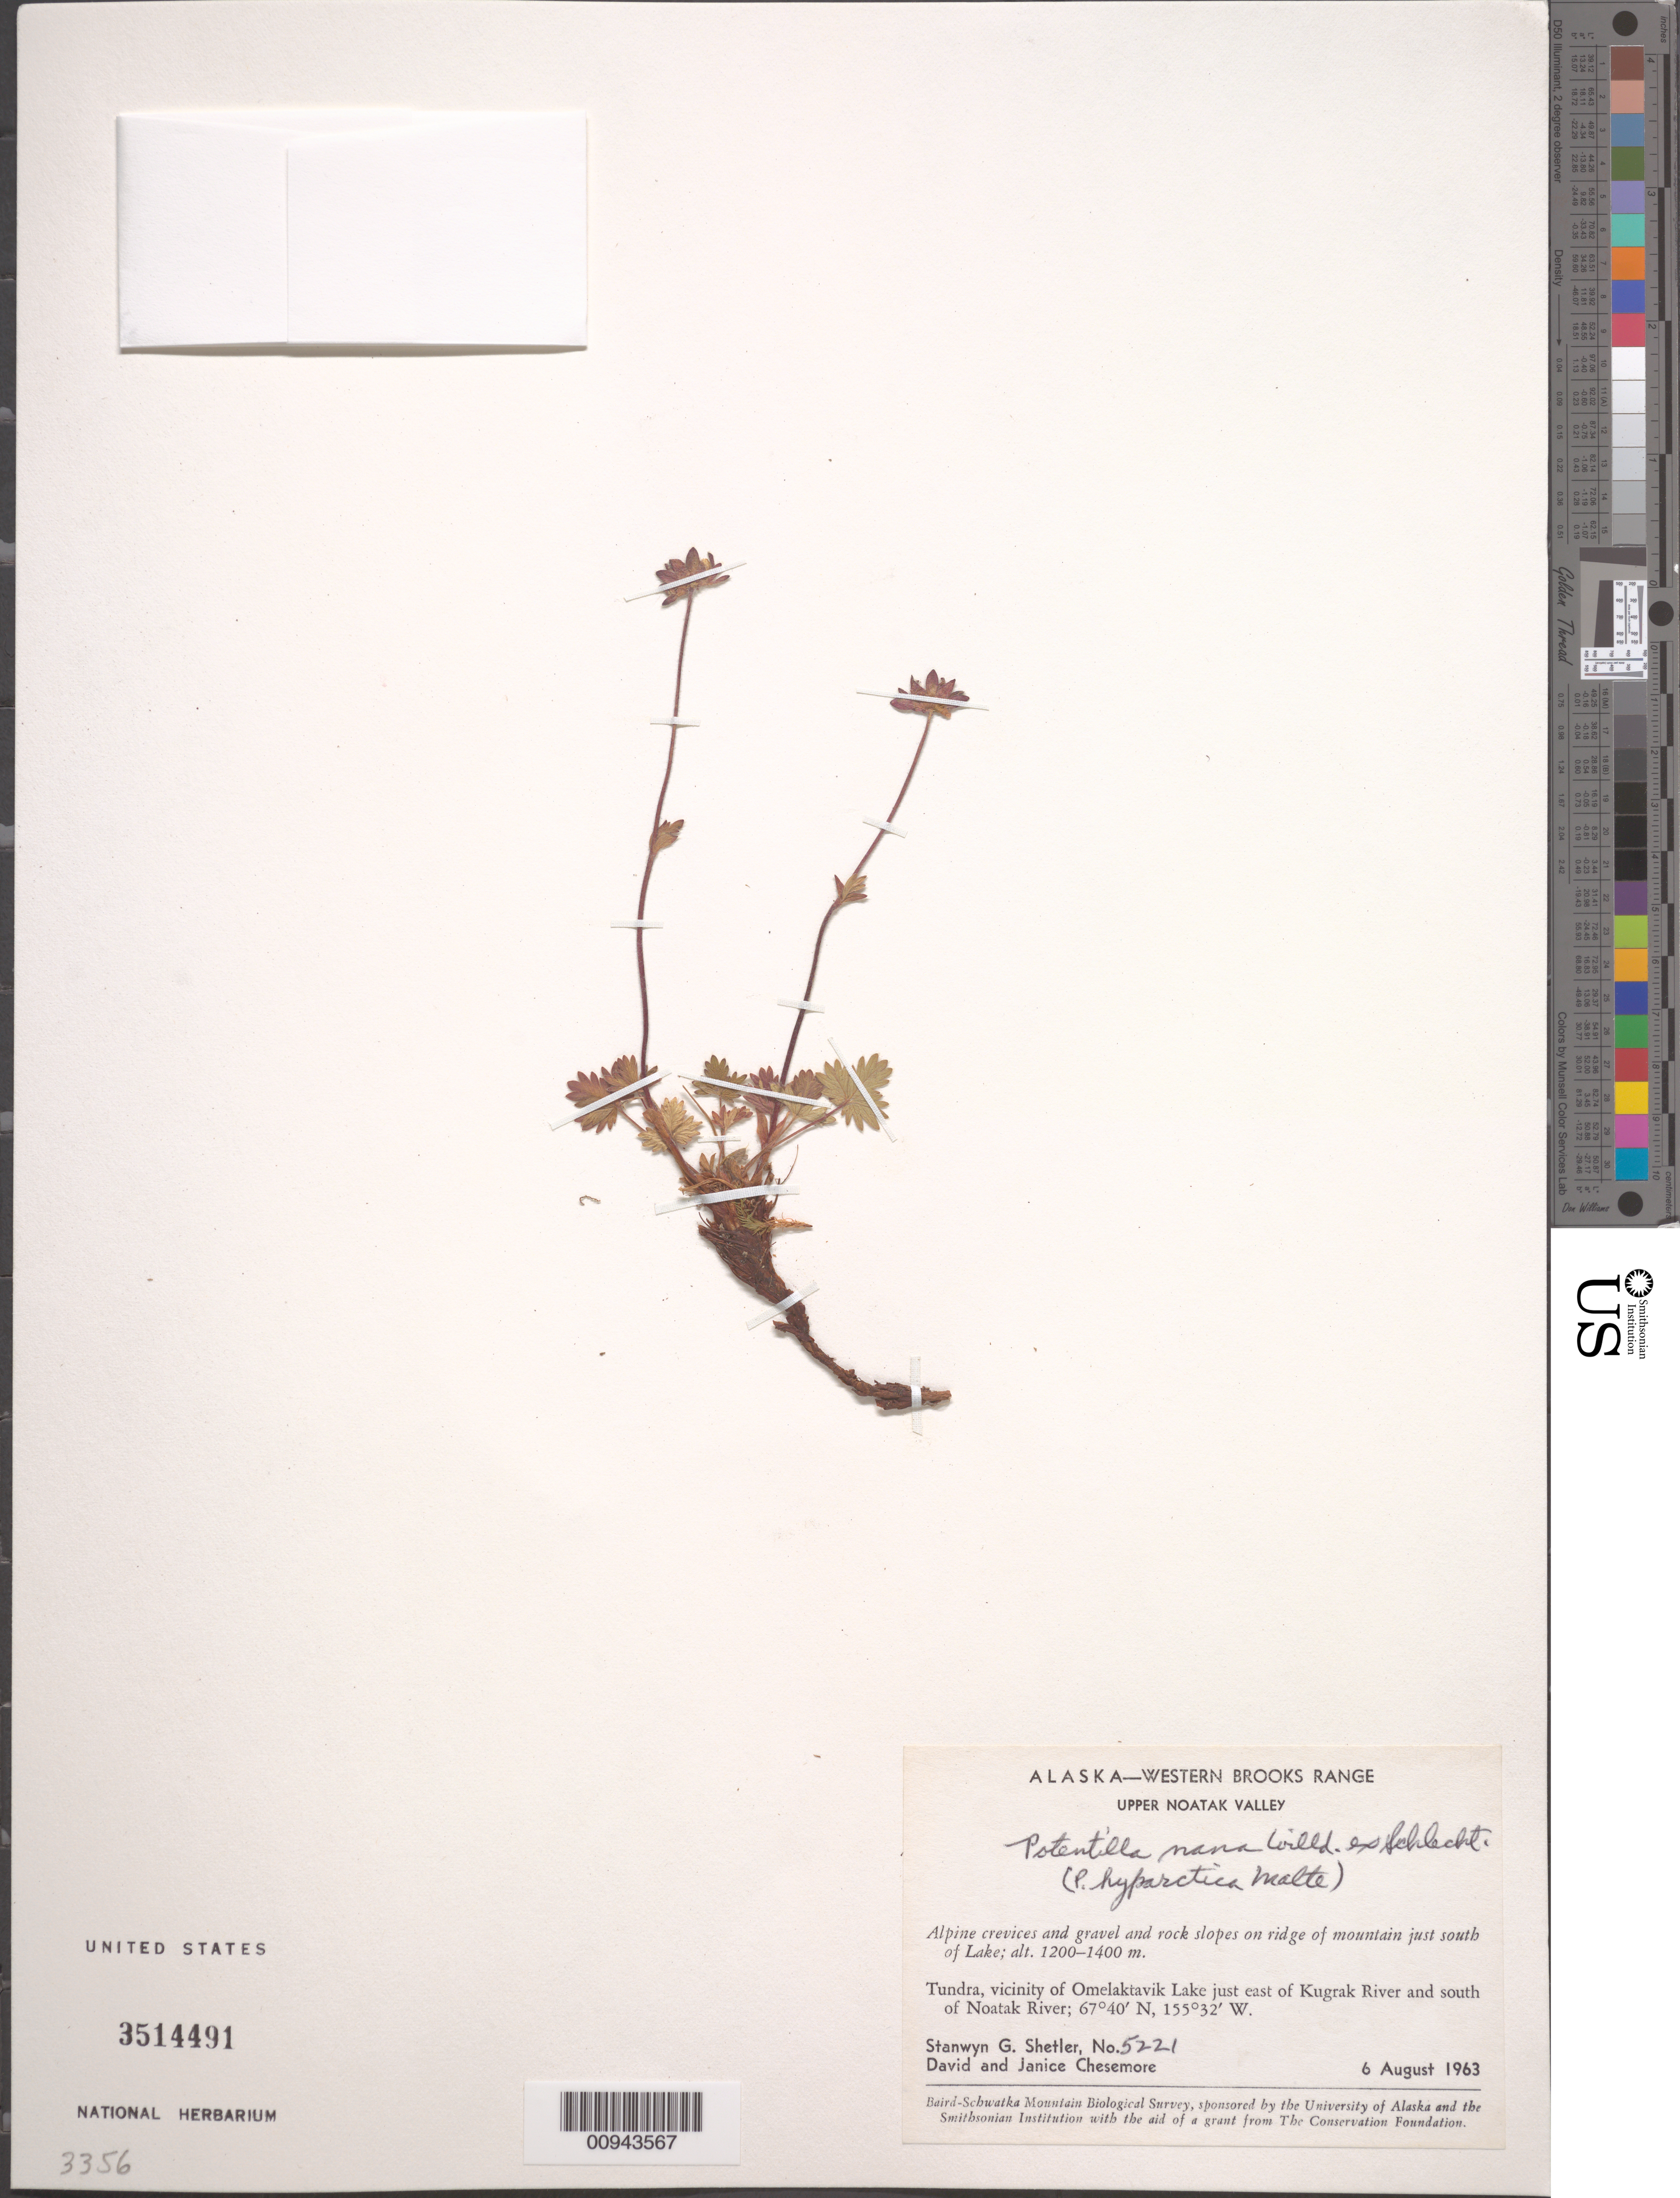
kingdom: Plantae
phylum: Tracheophyta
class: Magnoliopsida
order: Rosales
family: Rosaceae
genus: Potentilla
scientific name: Potentilla hyparctica subsp. hyparctica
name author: Malte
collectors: S. Shetler & E. R. Shetler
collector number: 5221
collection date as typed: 06 Aug 1963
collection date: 1963-08-06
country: United States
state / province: Alaska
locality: Vicinity of Omelaktavik Lake just east of Kugrak River and south of Noatak River. Western Brooks Range, Upper Noatak Valley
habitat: Alpine crevices and gravel and rock slopes on ridge of mountain just south of Lake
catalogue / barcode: US 3514491